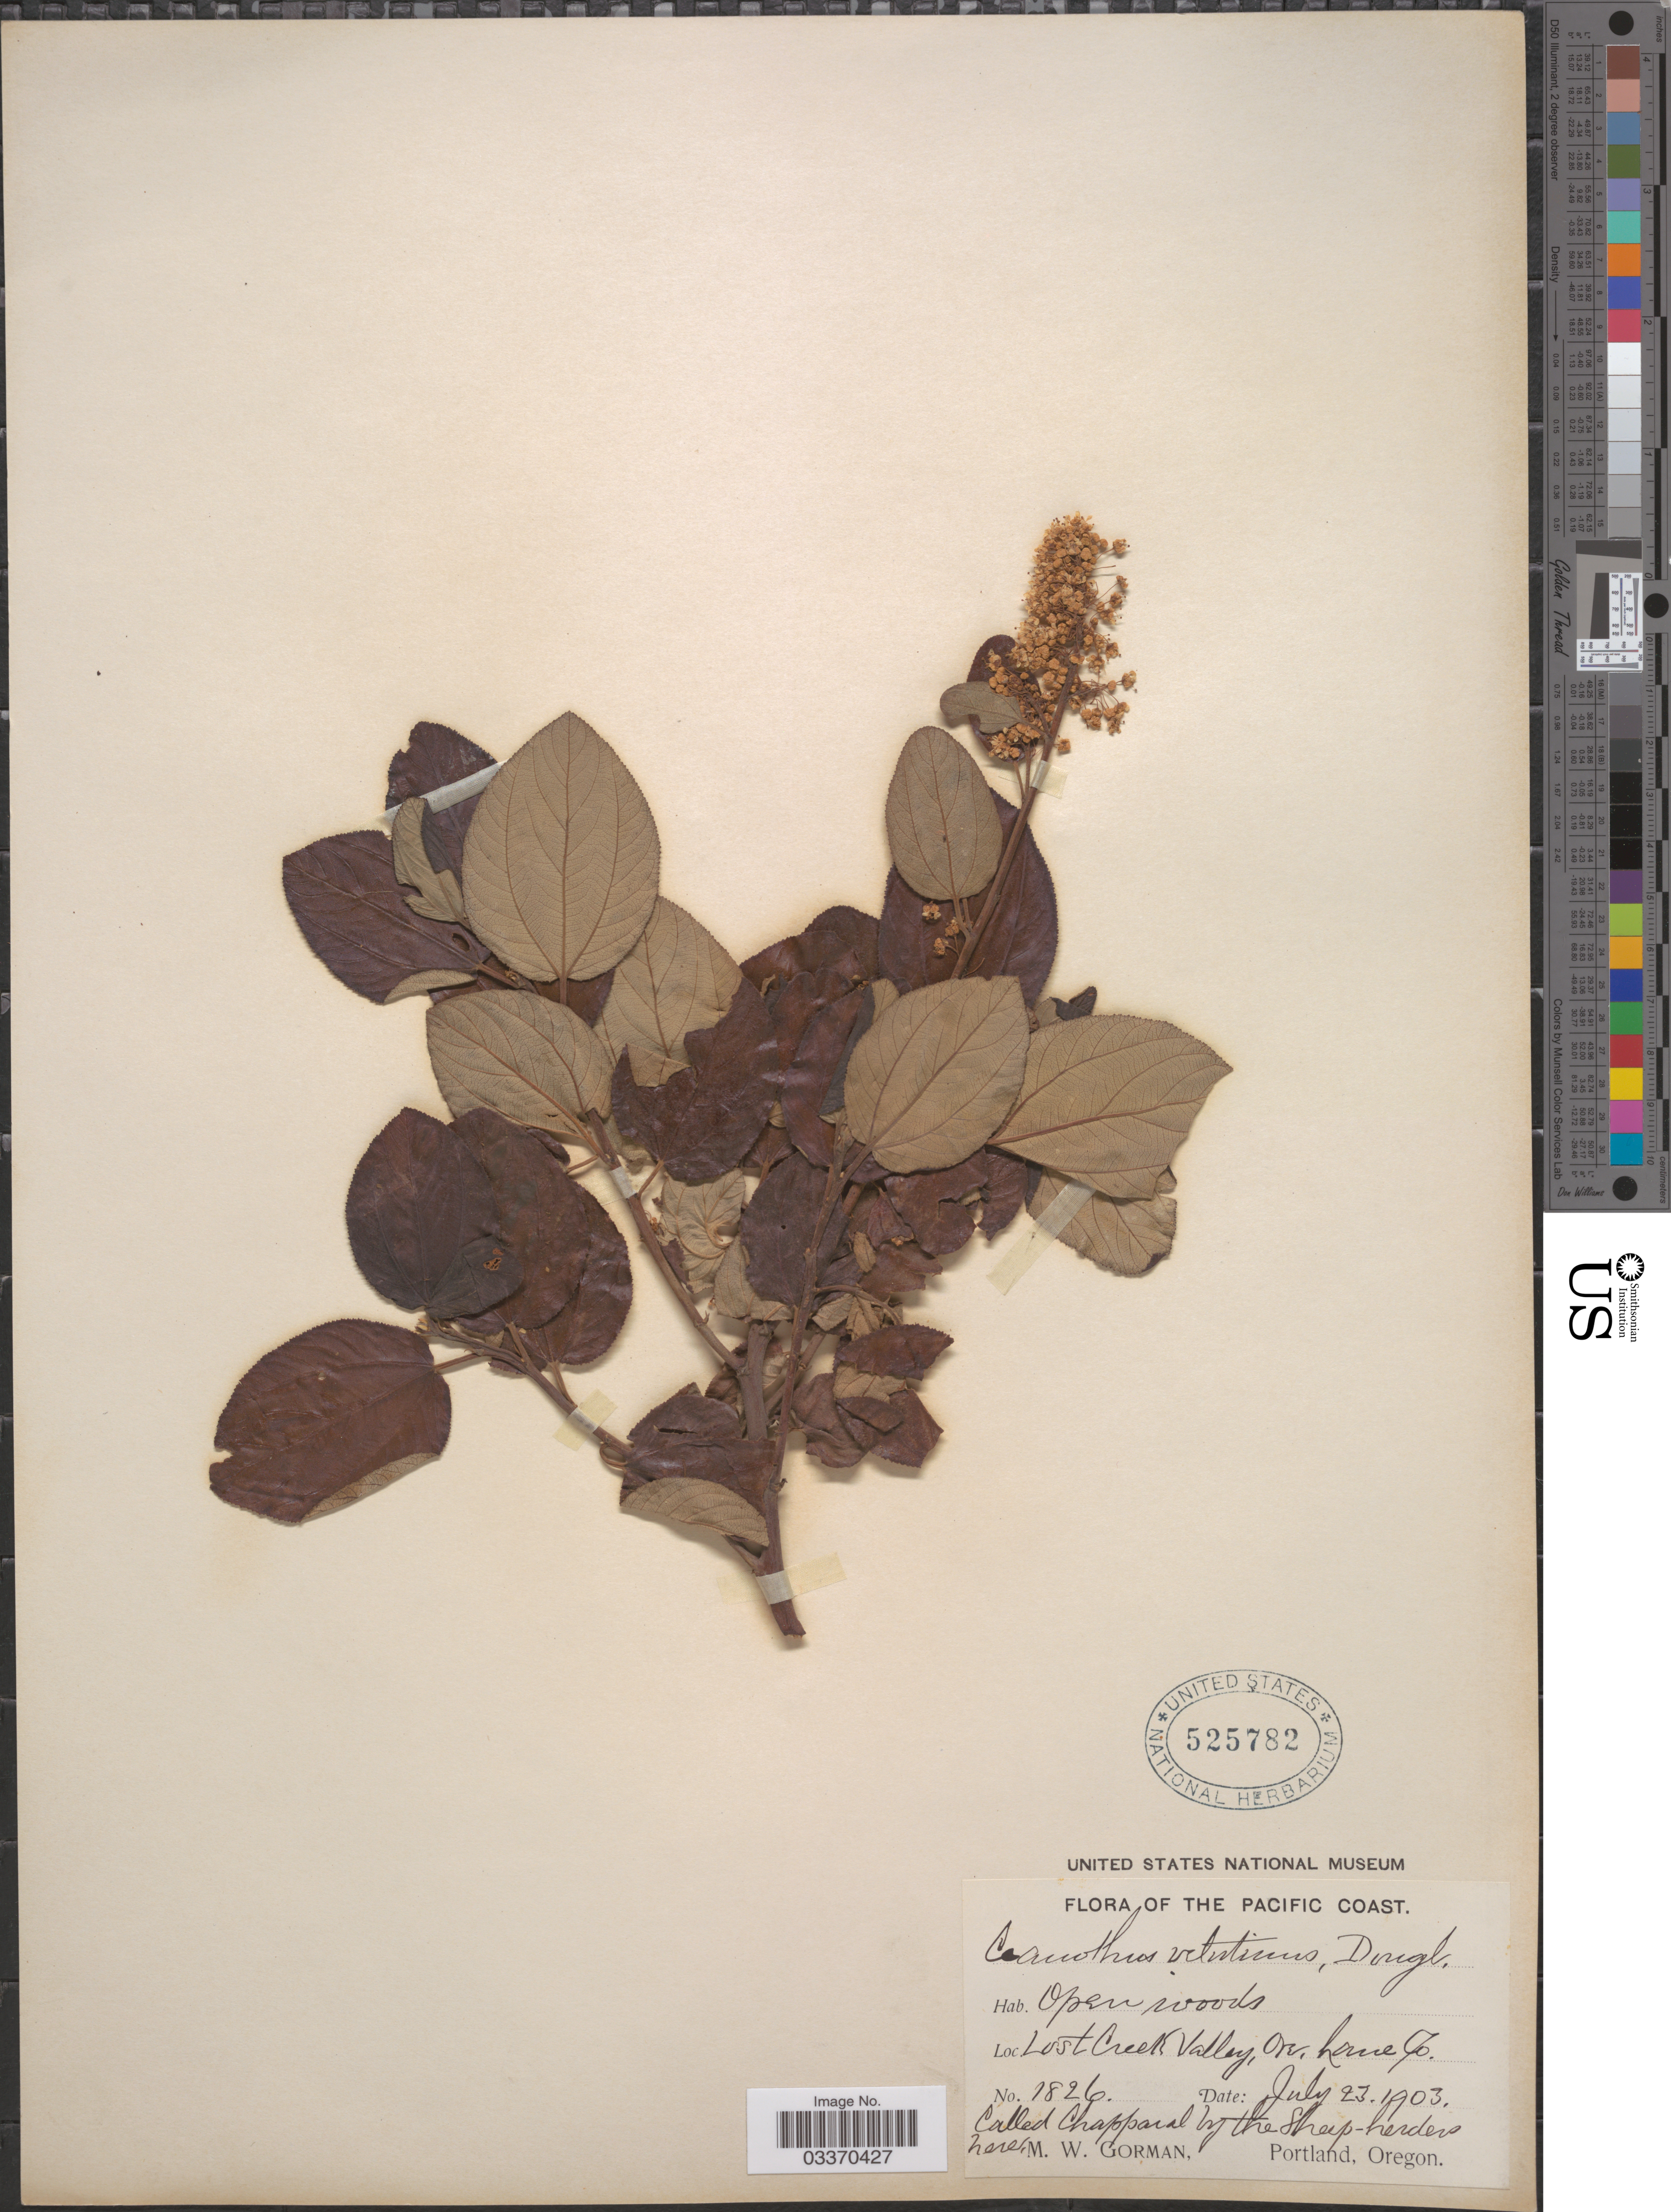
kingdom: Plantae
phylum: Tracheophyta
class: Magnoliopsida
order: Rosales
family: Rhamnaceae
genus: Ceanothus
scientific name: Ceanothus velutinus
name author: Douglas ex Hook.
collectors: M. W. Gorman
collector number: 1826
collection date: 1903-07-23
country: United States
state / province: Oregon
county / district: Lane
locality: The Pacific Coast. Lost Creek Valley, Lane Co.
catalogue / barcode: US 525782